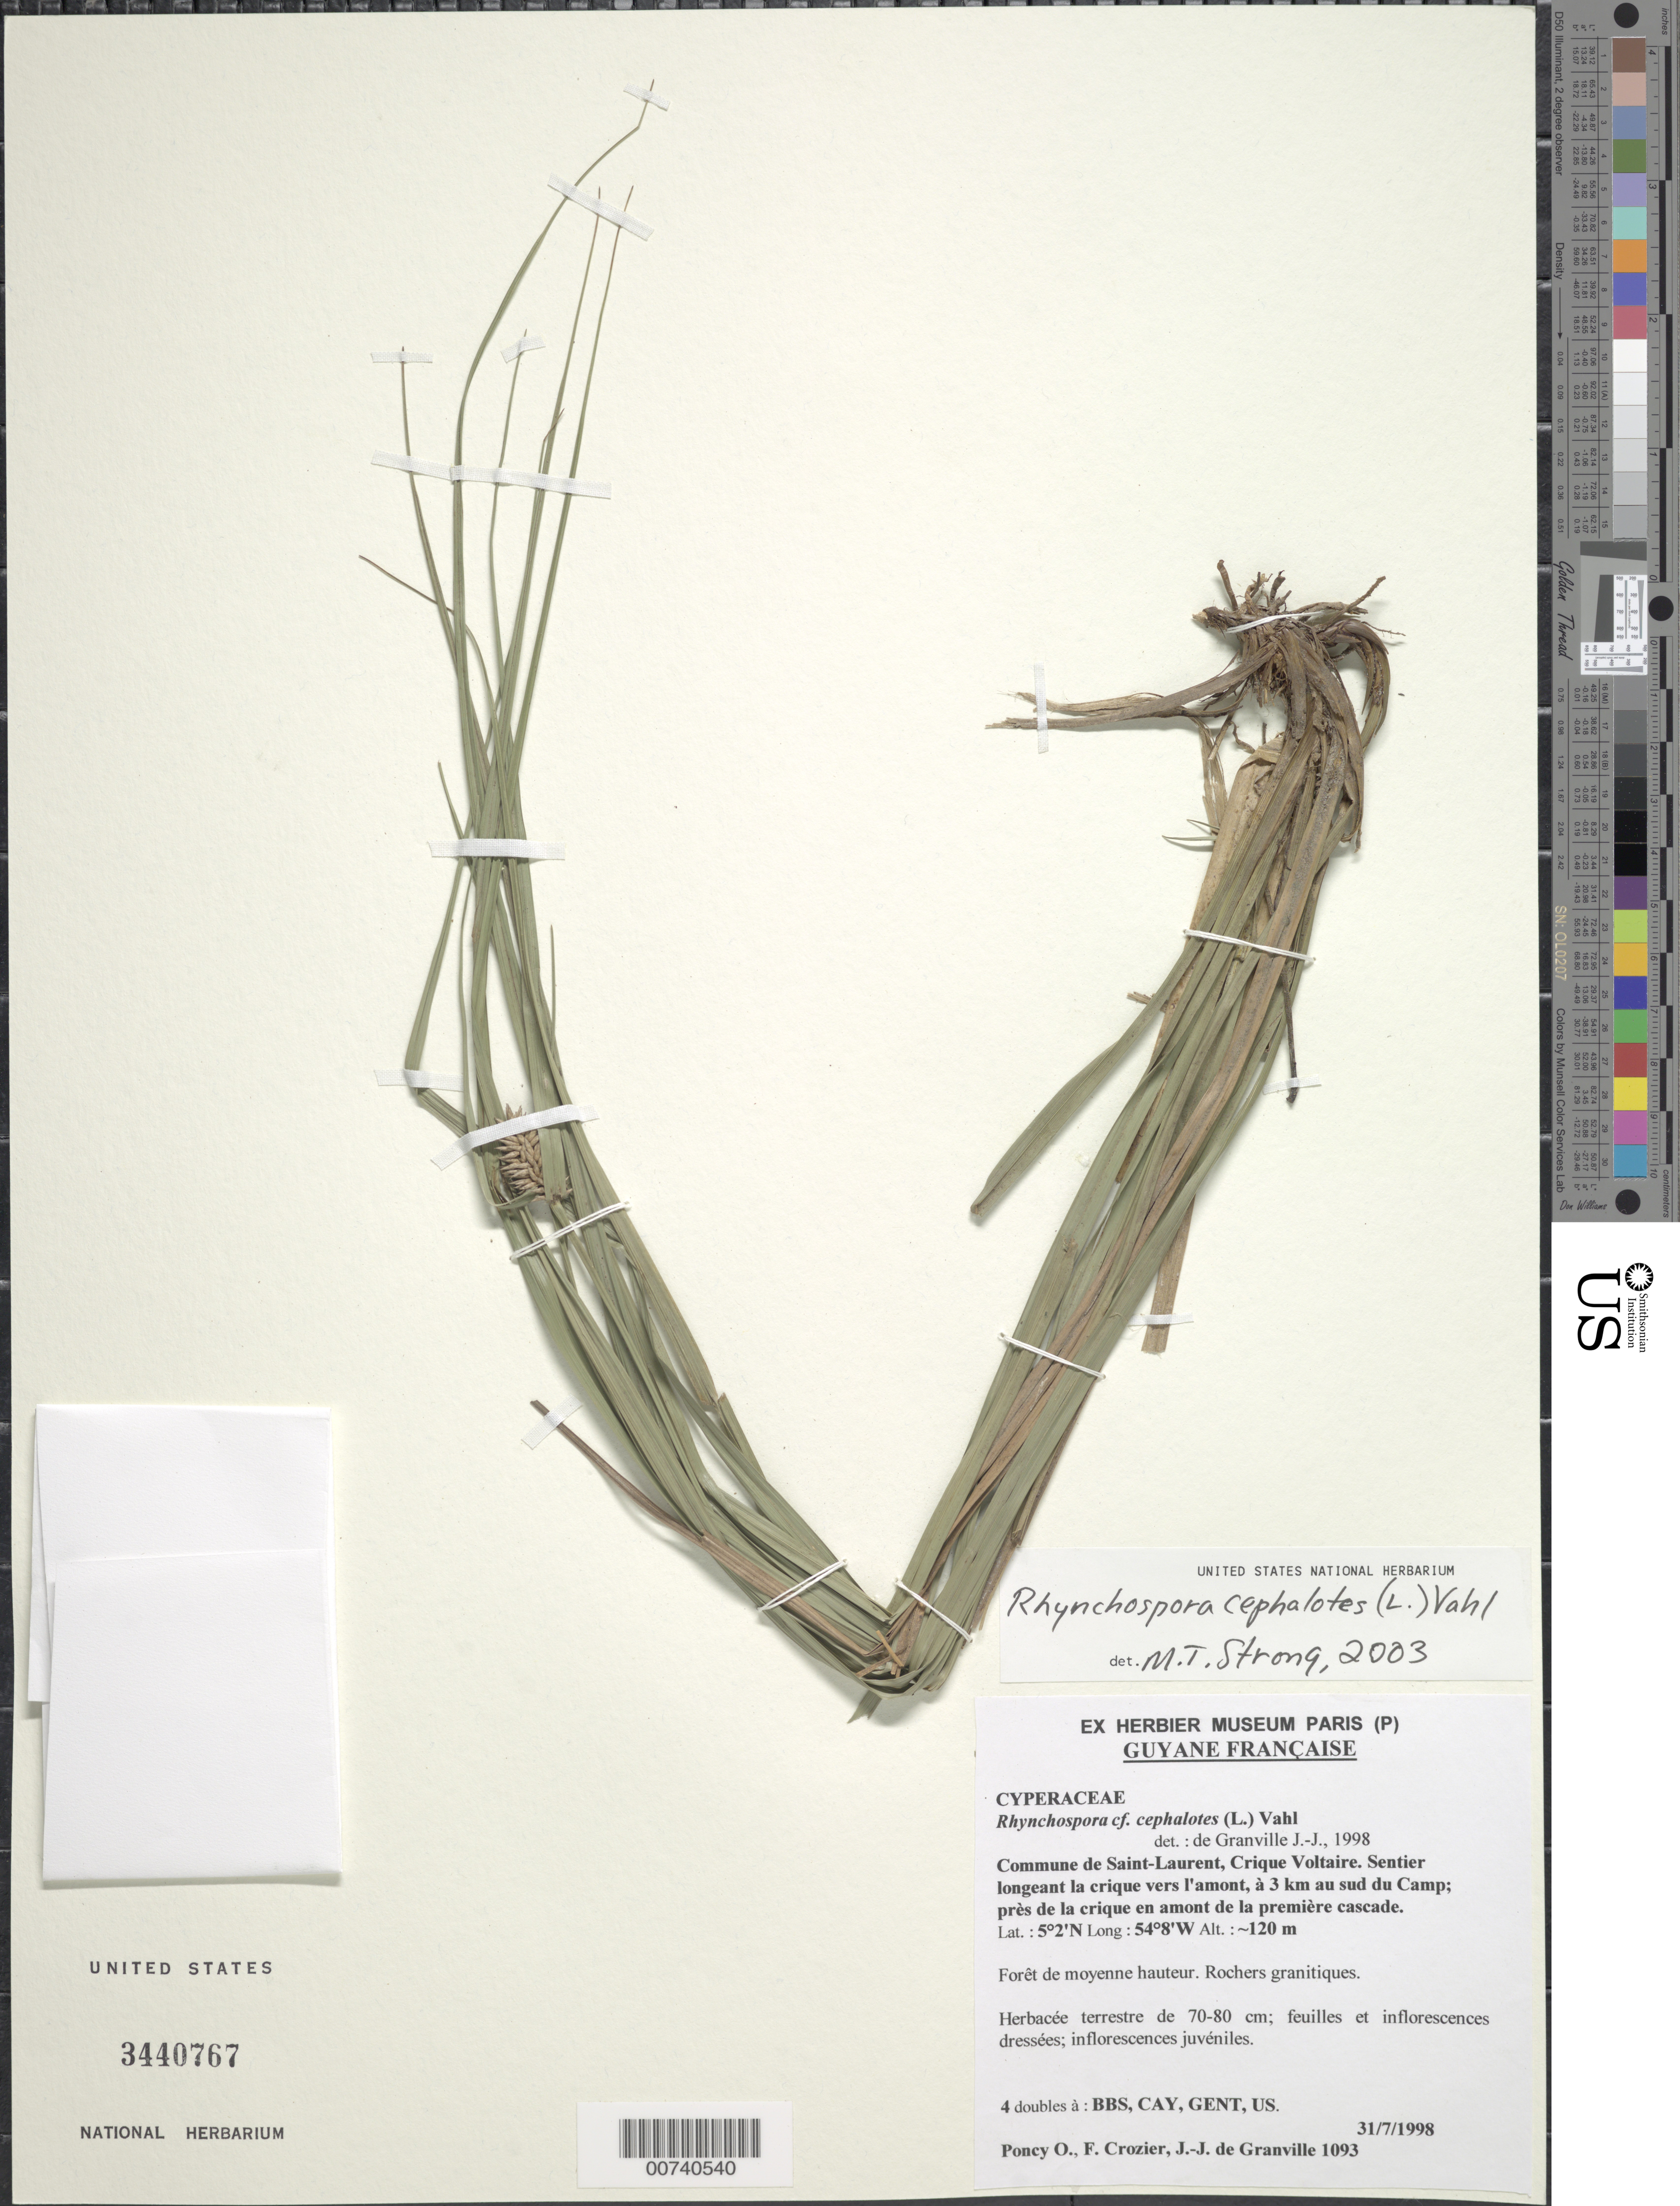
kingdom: Plantae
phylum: Tracheophyta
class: Liliopsida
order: Poales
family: Cyperaceae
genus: Rhynchospora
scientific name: Rhynchospora cephalotes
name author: (L.) Vahl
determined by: Strong, M. T., (US), Smithsonian Institution - National Museum of Natural History (UNITED STATES)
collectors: O. Poncy, F. Crozier & J.-J. de Granville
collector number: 1093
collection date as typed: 31-Jul-98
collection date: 1998-07-31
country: French Guiana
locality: Commune de Saint Laurent du Maroni, Crique Volatire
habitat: Medium tall forest; granite rocks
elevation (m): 120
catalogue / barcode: US 3440767